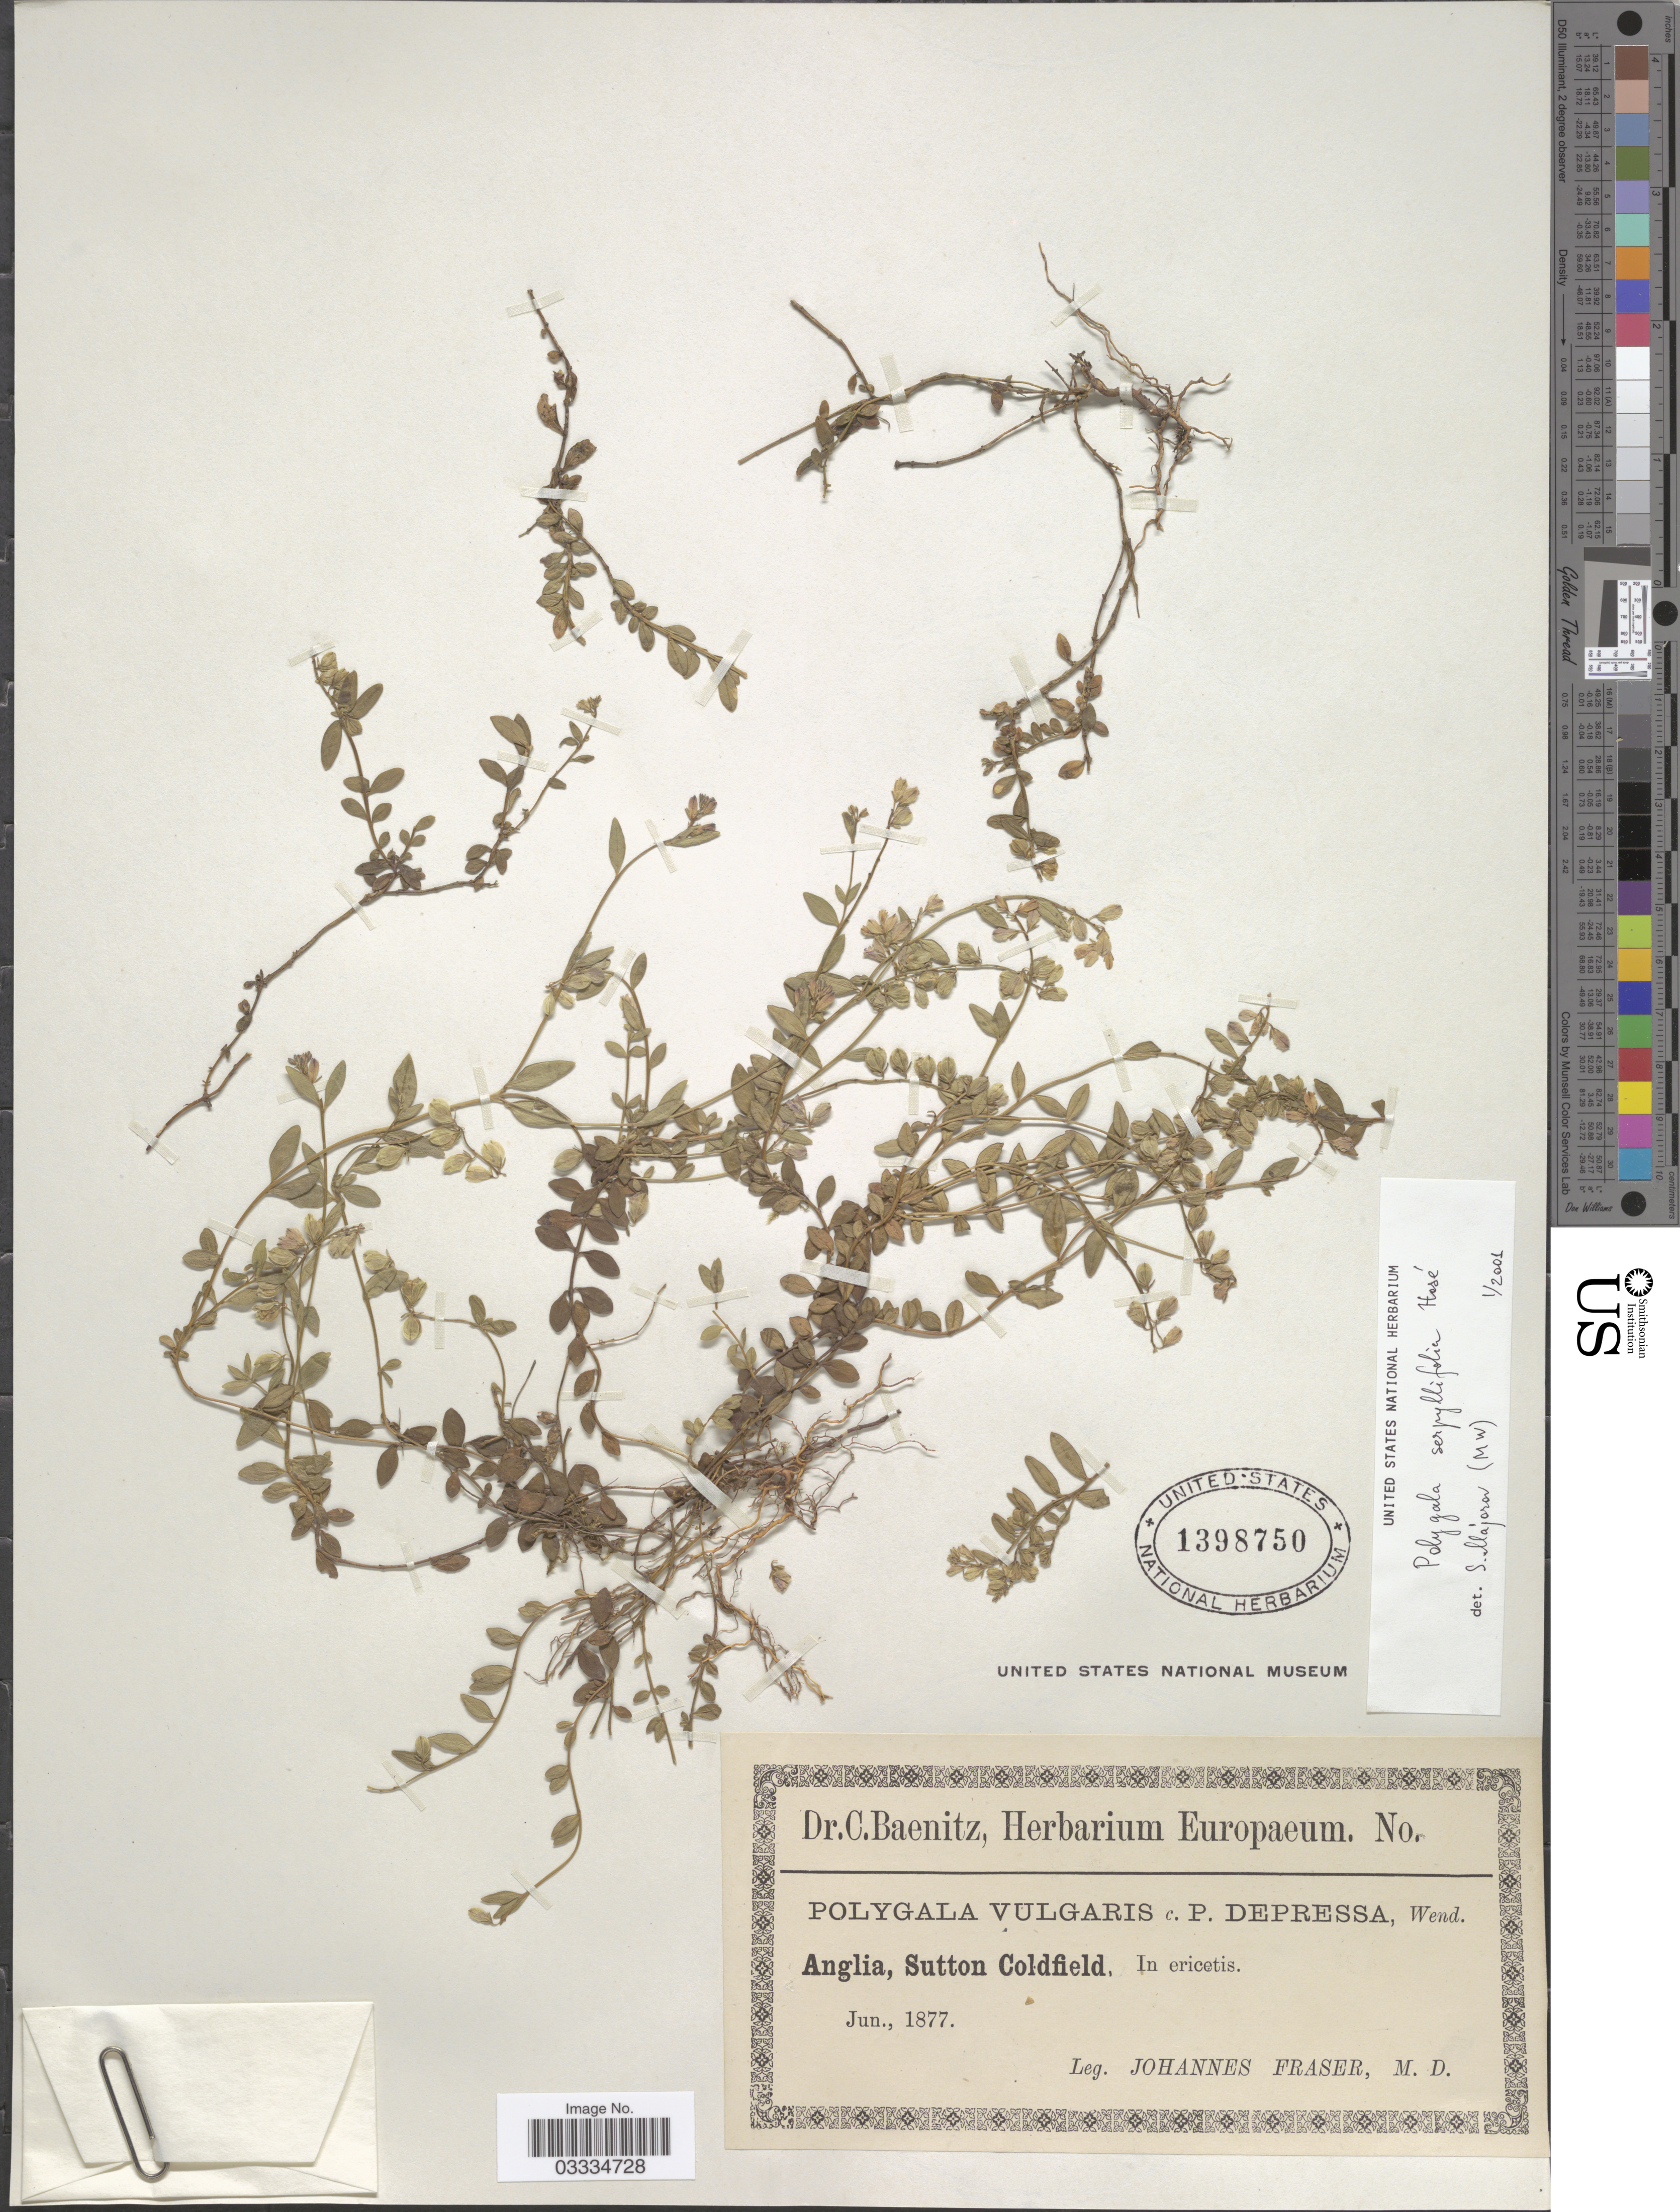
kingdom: Plantae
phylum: Tracheophyta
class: Magnoliopsida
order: Fabales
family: Polygalaceae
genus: Polygala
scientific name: Polygala serpyllacea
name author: Weihe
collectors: J. Fraser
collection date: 1877-06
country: United Kingdom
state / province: England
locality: Anglia, Sutton Coldfield, In ericetis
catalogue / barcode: US 1398750